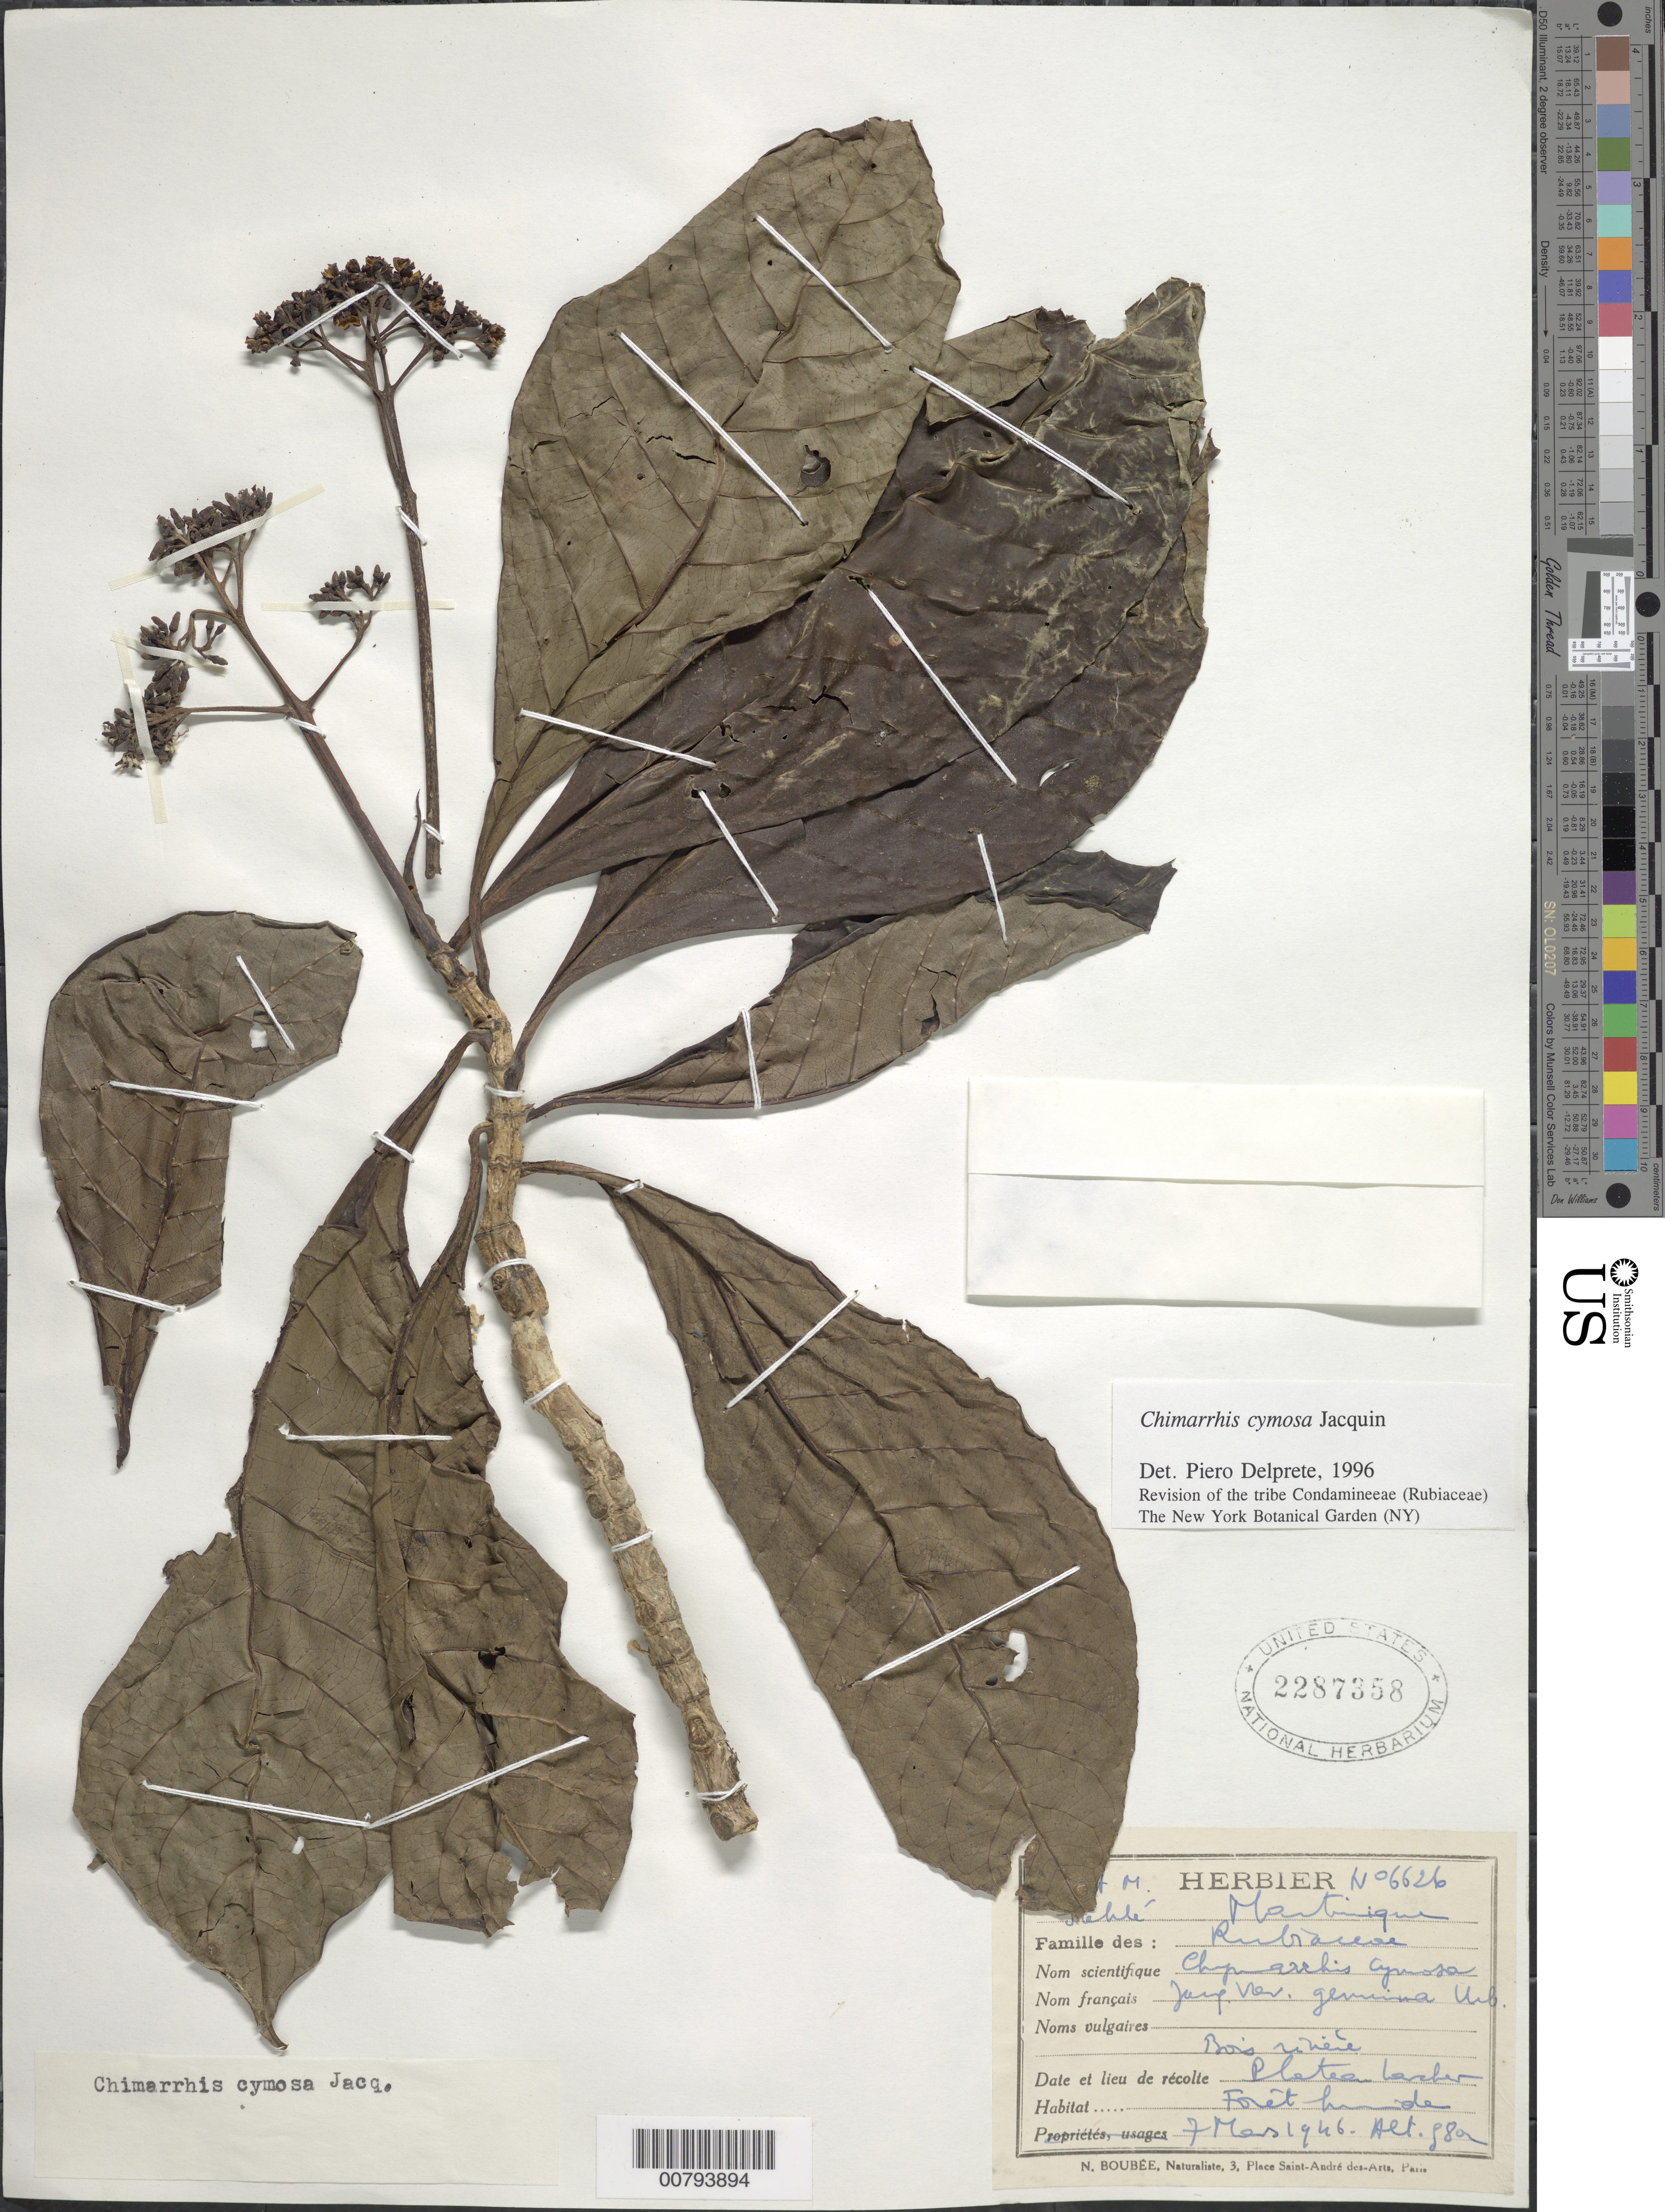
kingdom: Plantae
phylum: Tracheophyta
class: Magnoliopsida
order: Gentianales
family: Rubiaceae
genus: Chimarrhis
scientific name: Chimarrhis cymosa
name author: Jacq.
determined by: Delprete, P. G., Herb. de Guyane Cay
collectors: H. Stehlé & M. Stehlé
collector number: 6626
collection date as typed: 07 Mar 1946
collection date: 1946-03-07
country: Martinique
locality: Plateau Larcher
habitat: Rainforest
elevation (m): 880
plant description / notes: Common name: Bois rivierè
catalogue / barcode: US 2287358